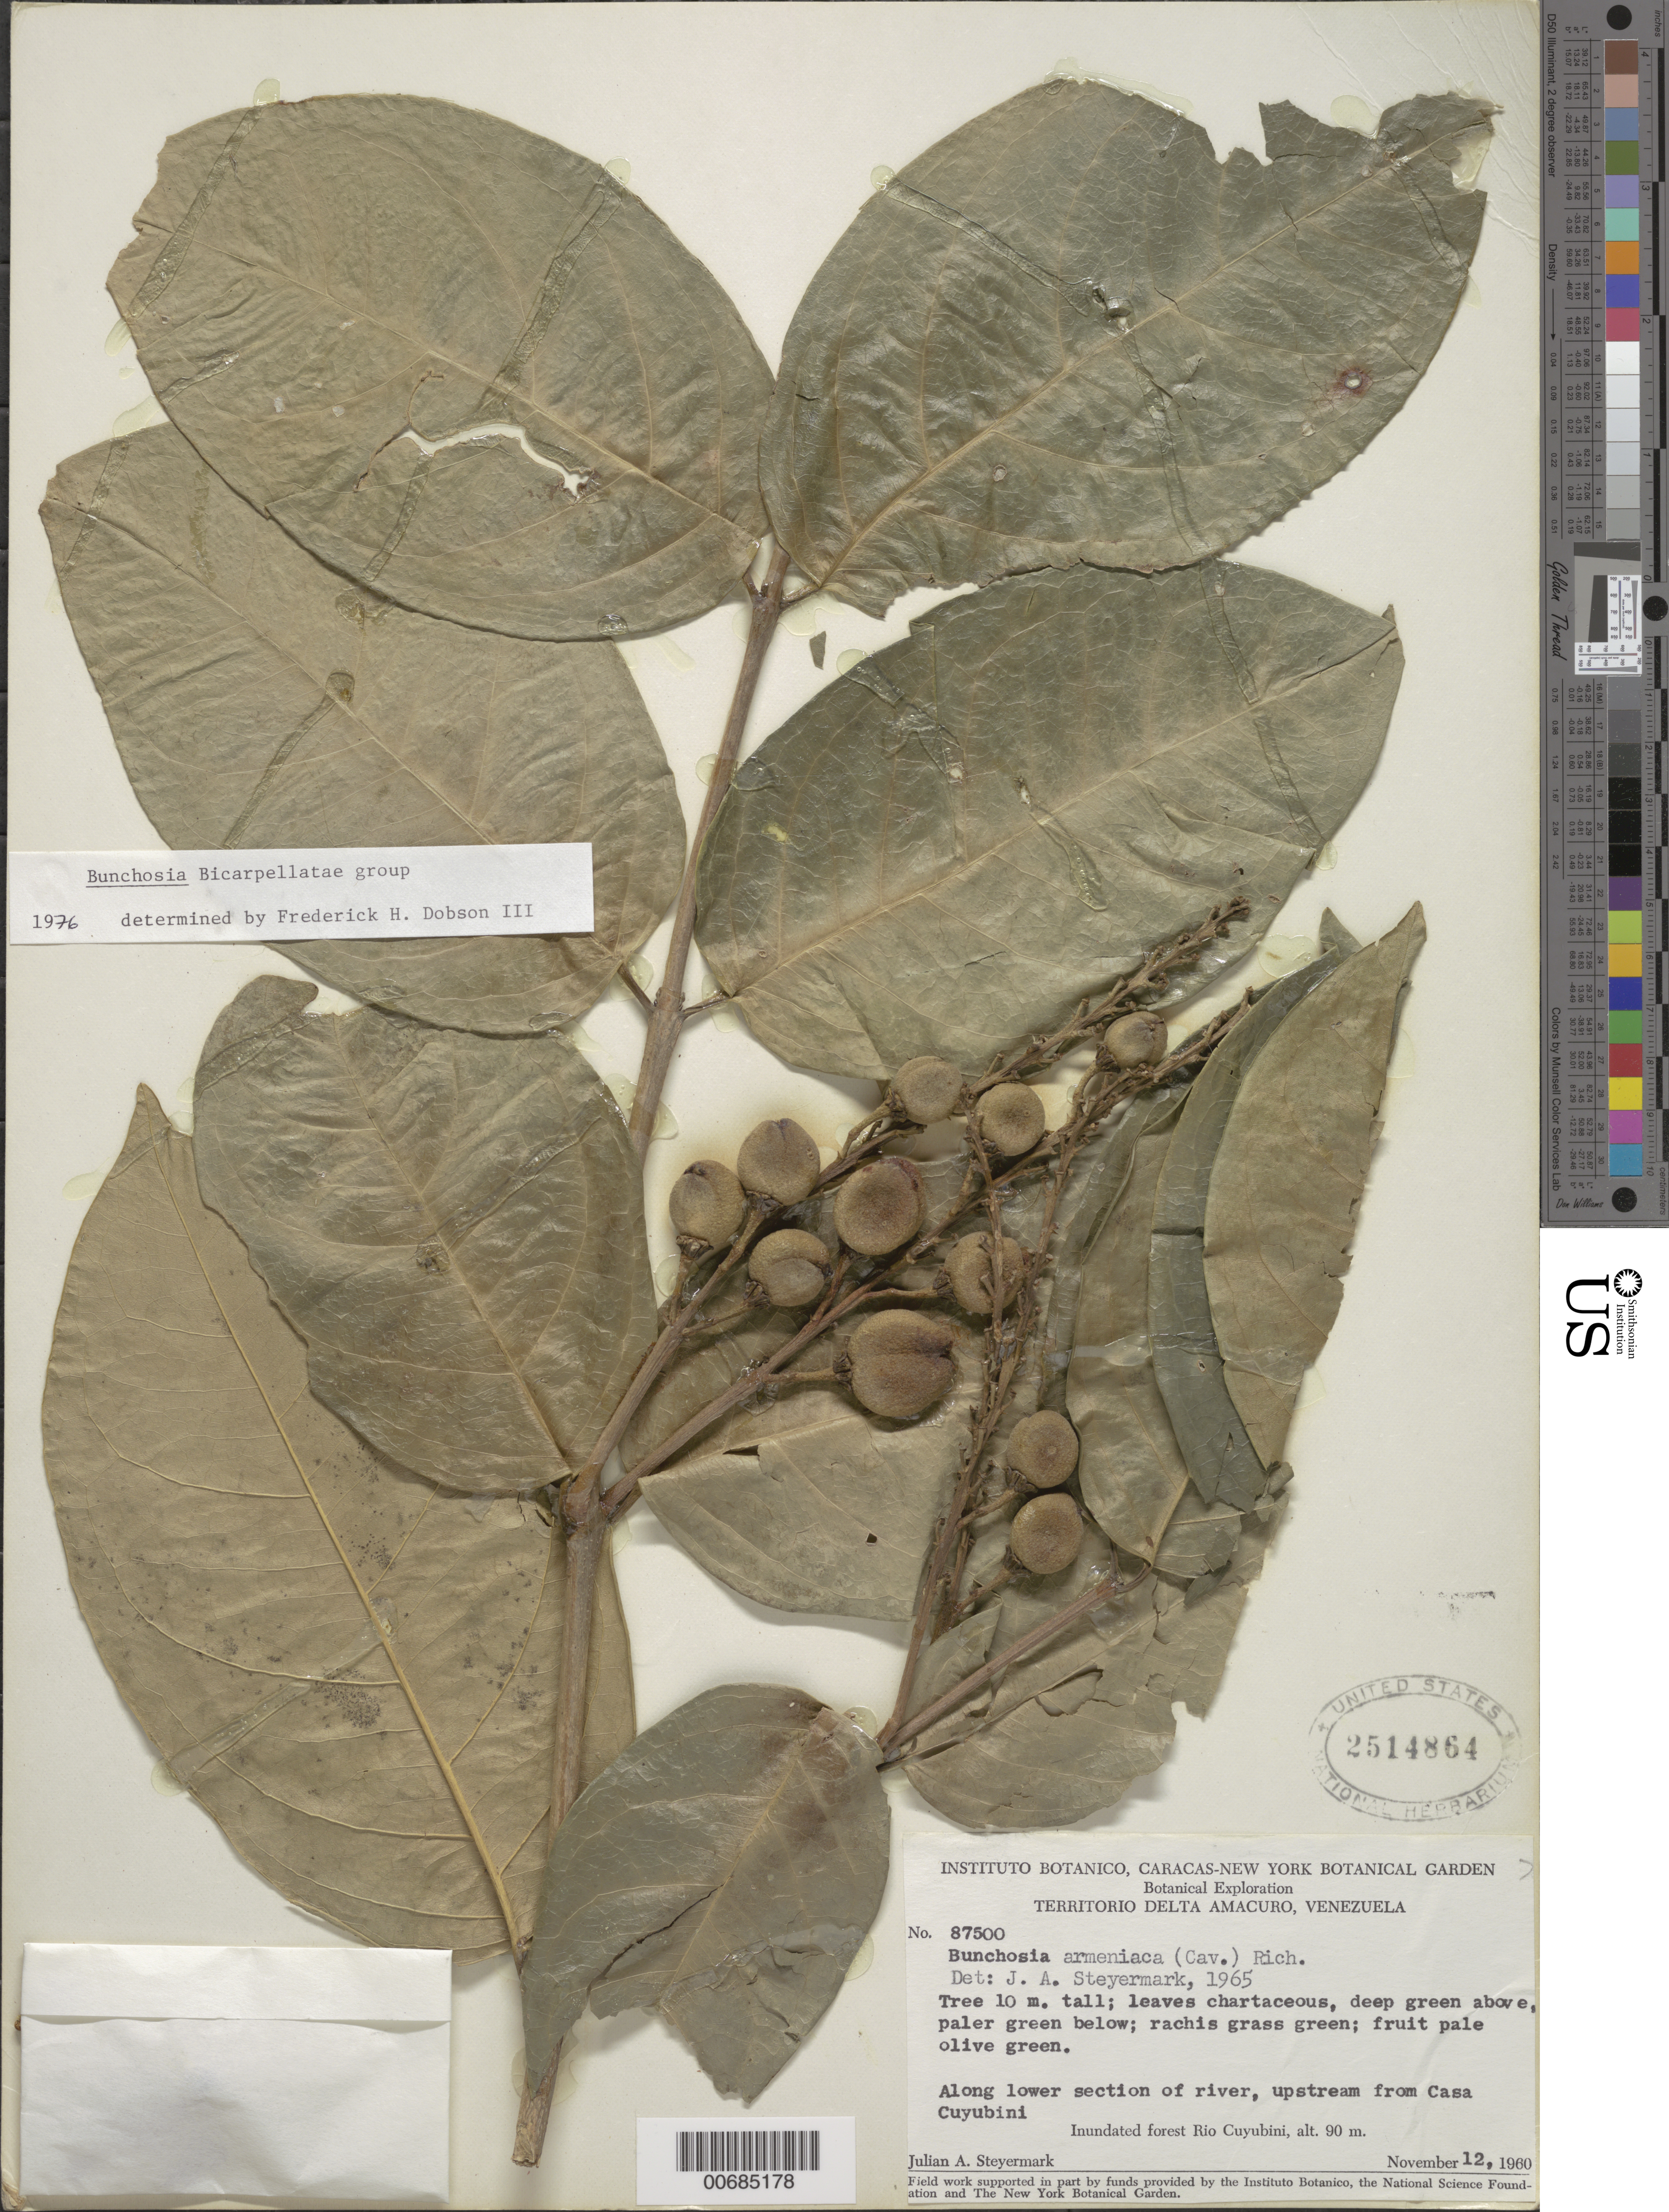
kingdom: Plantae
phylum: Tracheophyta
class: Magnoliopsida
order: Malpighiales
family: Malpighiaceae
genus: Bunchosia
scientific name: Bunchosia armeniaca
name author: (Cav.) DC.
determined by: Steyermark, Julian A., (VEN)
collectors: J. Steyermark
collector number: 87500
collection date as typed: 12-Nov-60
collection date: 1960-11-12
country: Venezuela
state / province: Delta Amacuro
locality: Río Cuyubini, along lower section of river, upstream from Casa Cuyubini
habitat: Along river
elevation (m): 90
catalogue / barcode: US 2514864